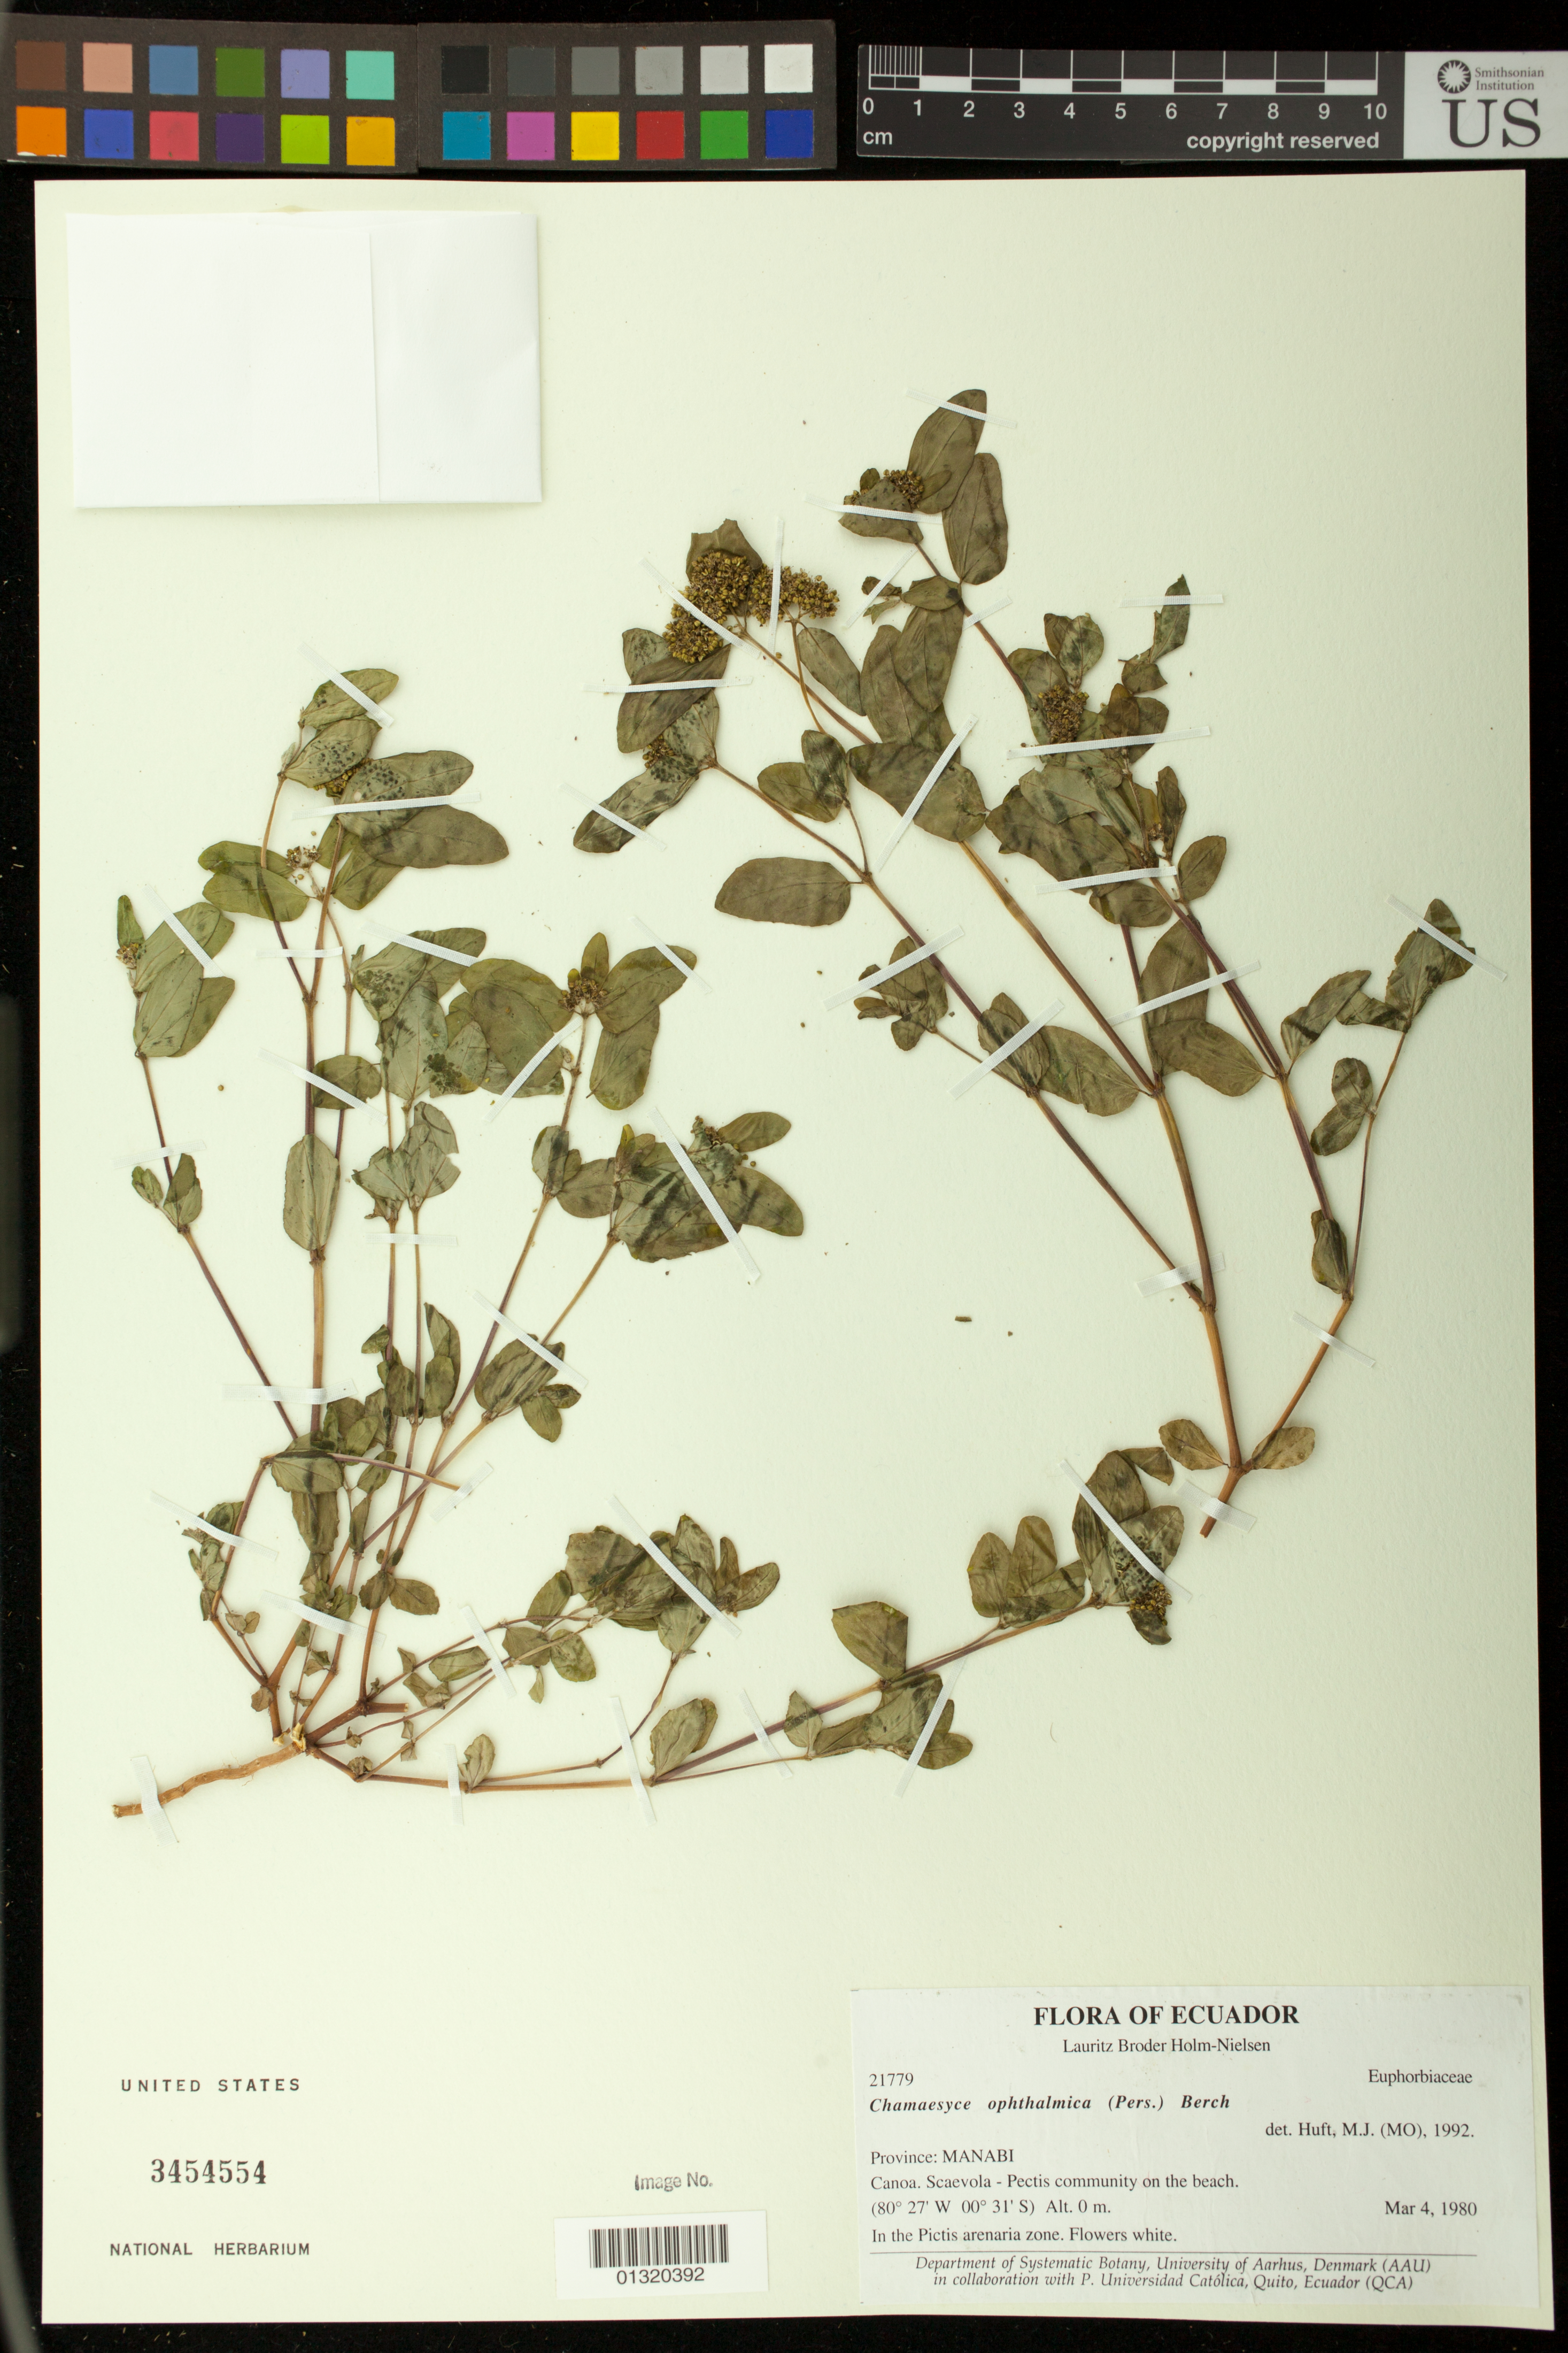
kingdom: Plantae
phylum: Tracheophyta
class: Magnoliopsida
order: Malpighiales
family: Euphorbiaceae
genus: Euphorbia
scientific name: Euphorbia ophthalmica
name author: Pers.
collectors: L. B. Holm-Nielsen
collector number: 21779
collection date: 1980-03-04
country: Ecuador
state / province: Manabí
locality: Canoa.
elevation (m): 0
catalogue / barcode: US 3454554